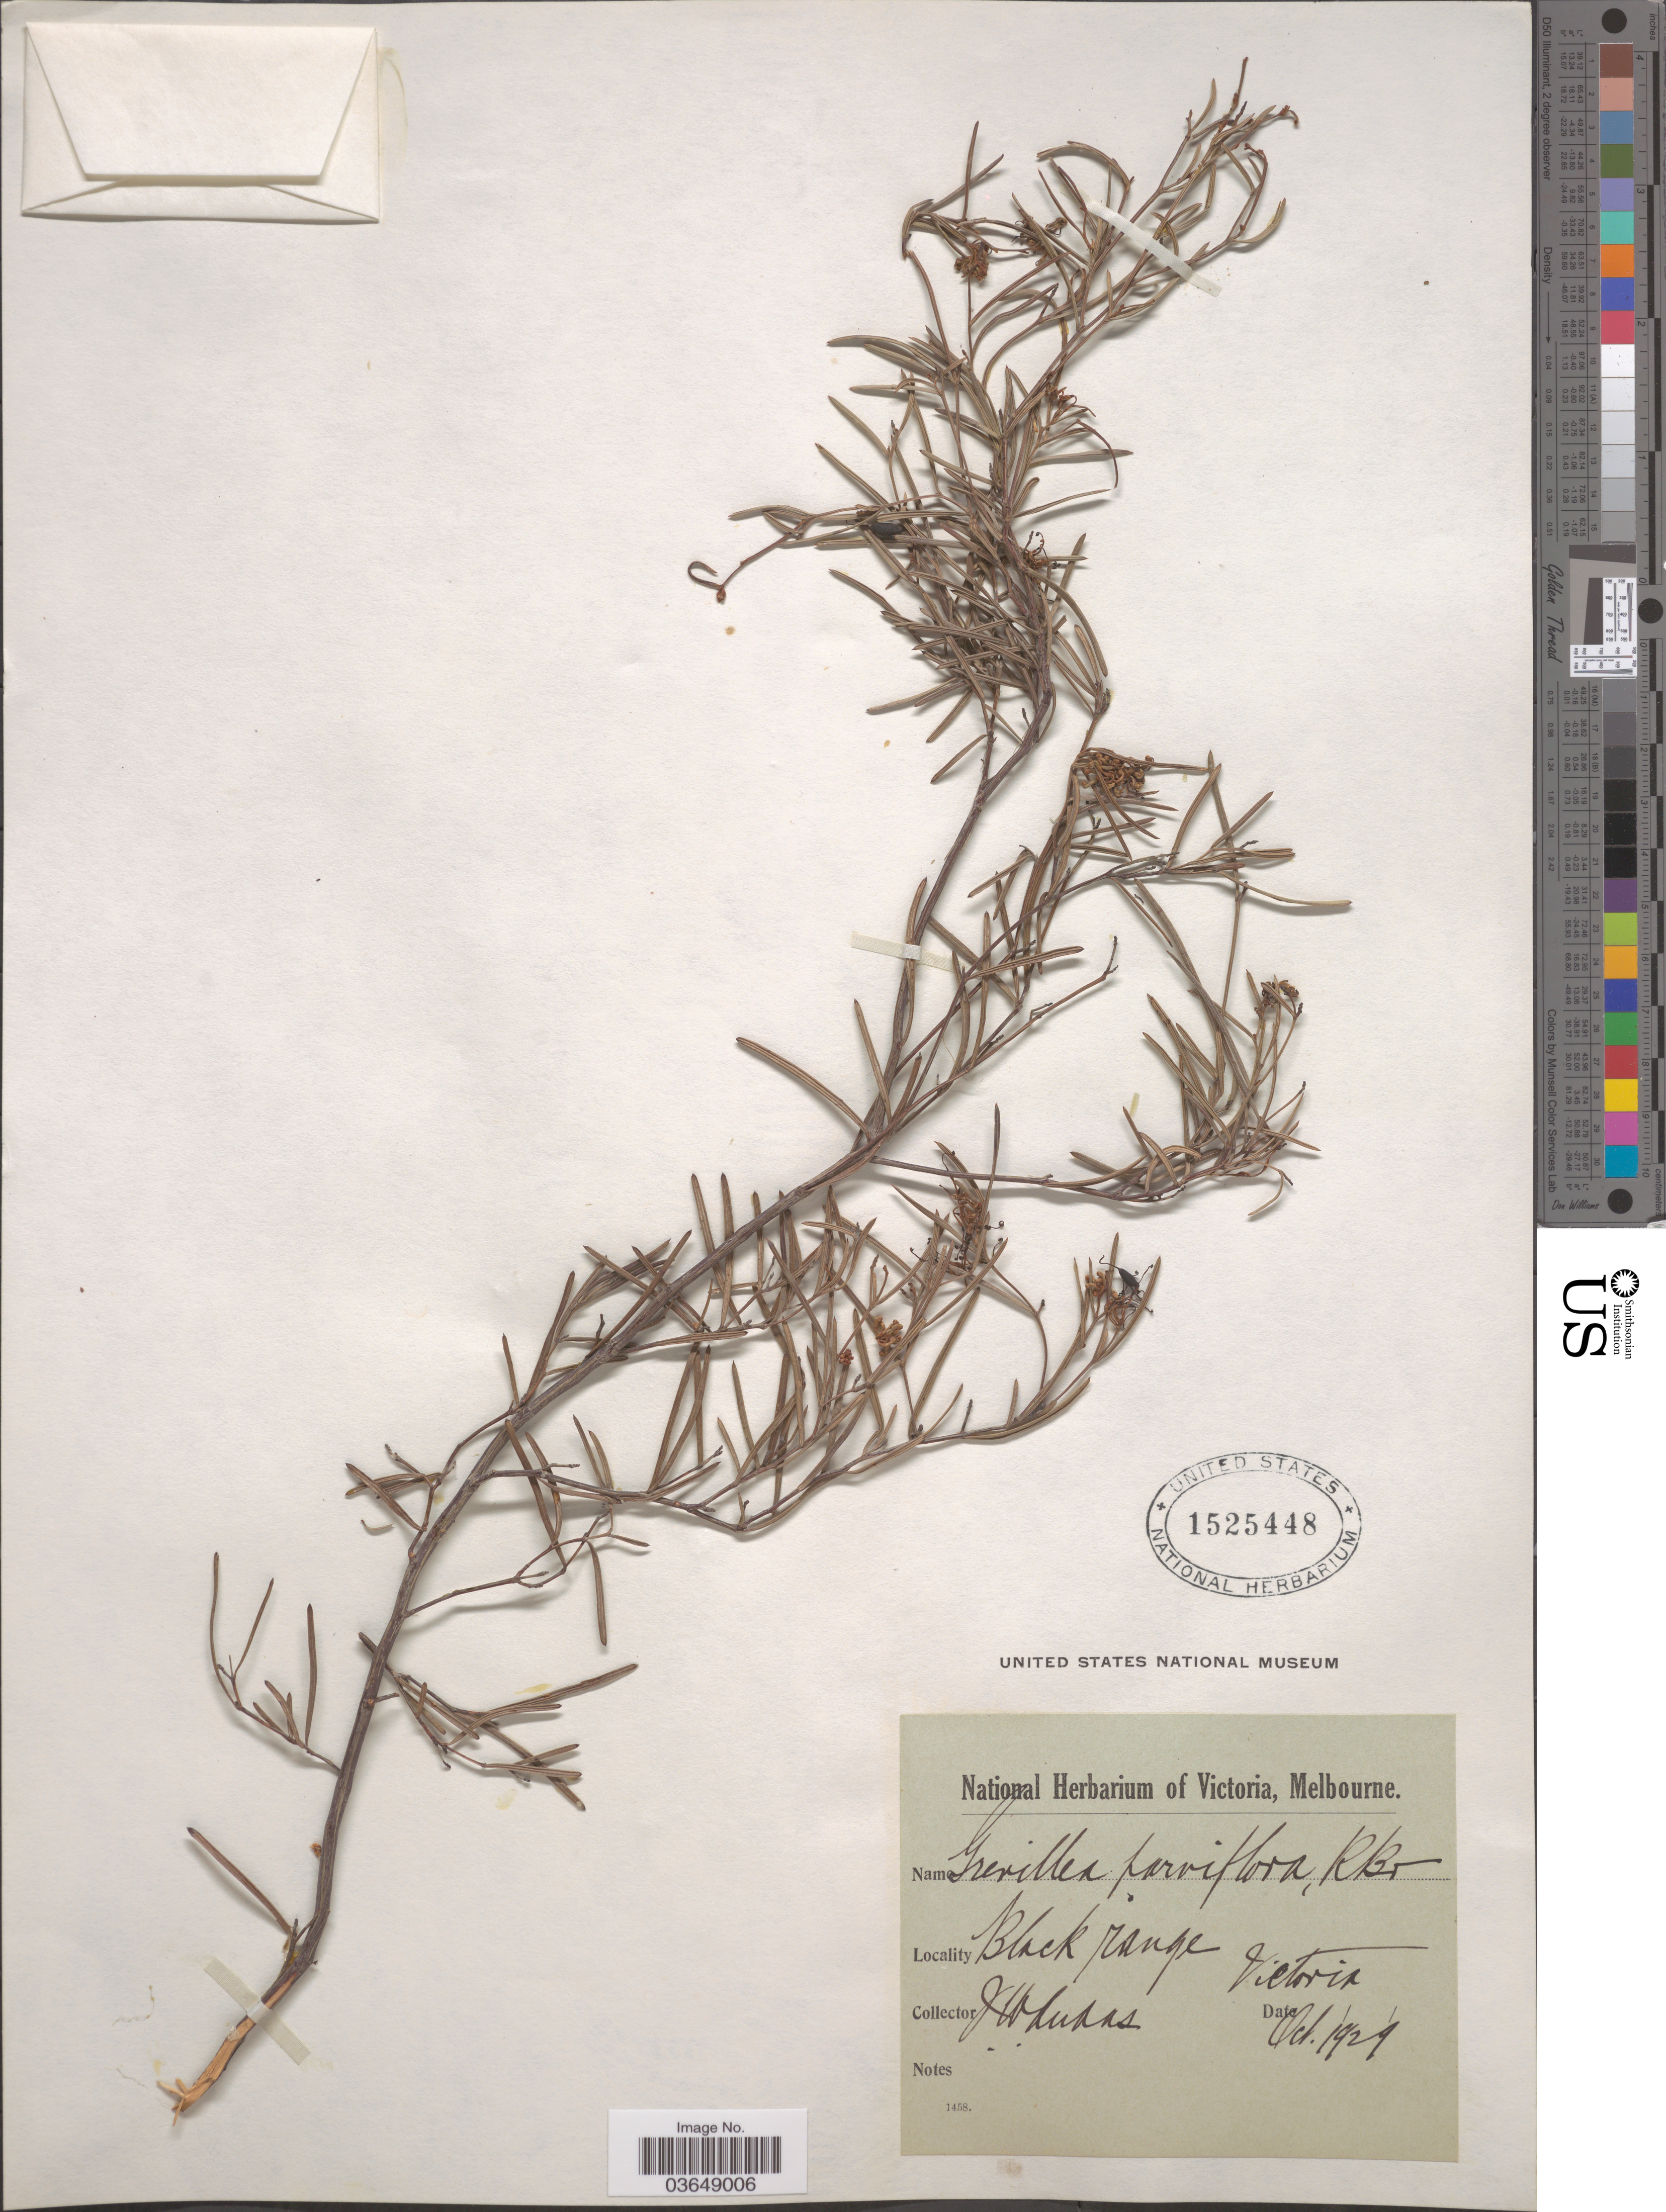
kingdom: Plantae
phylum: Tracheophyta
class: Magnoliopsida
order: Proteales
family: Proteaceae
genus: Grevillea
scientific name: Grevillea parviflora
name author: R. Br.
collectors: J. Audas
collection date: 1929-10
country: Australia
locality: Black range. Victoria.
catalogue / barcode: US 1525448